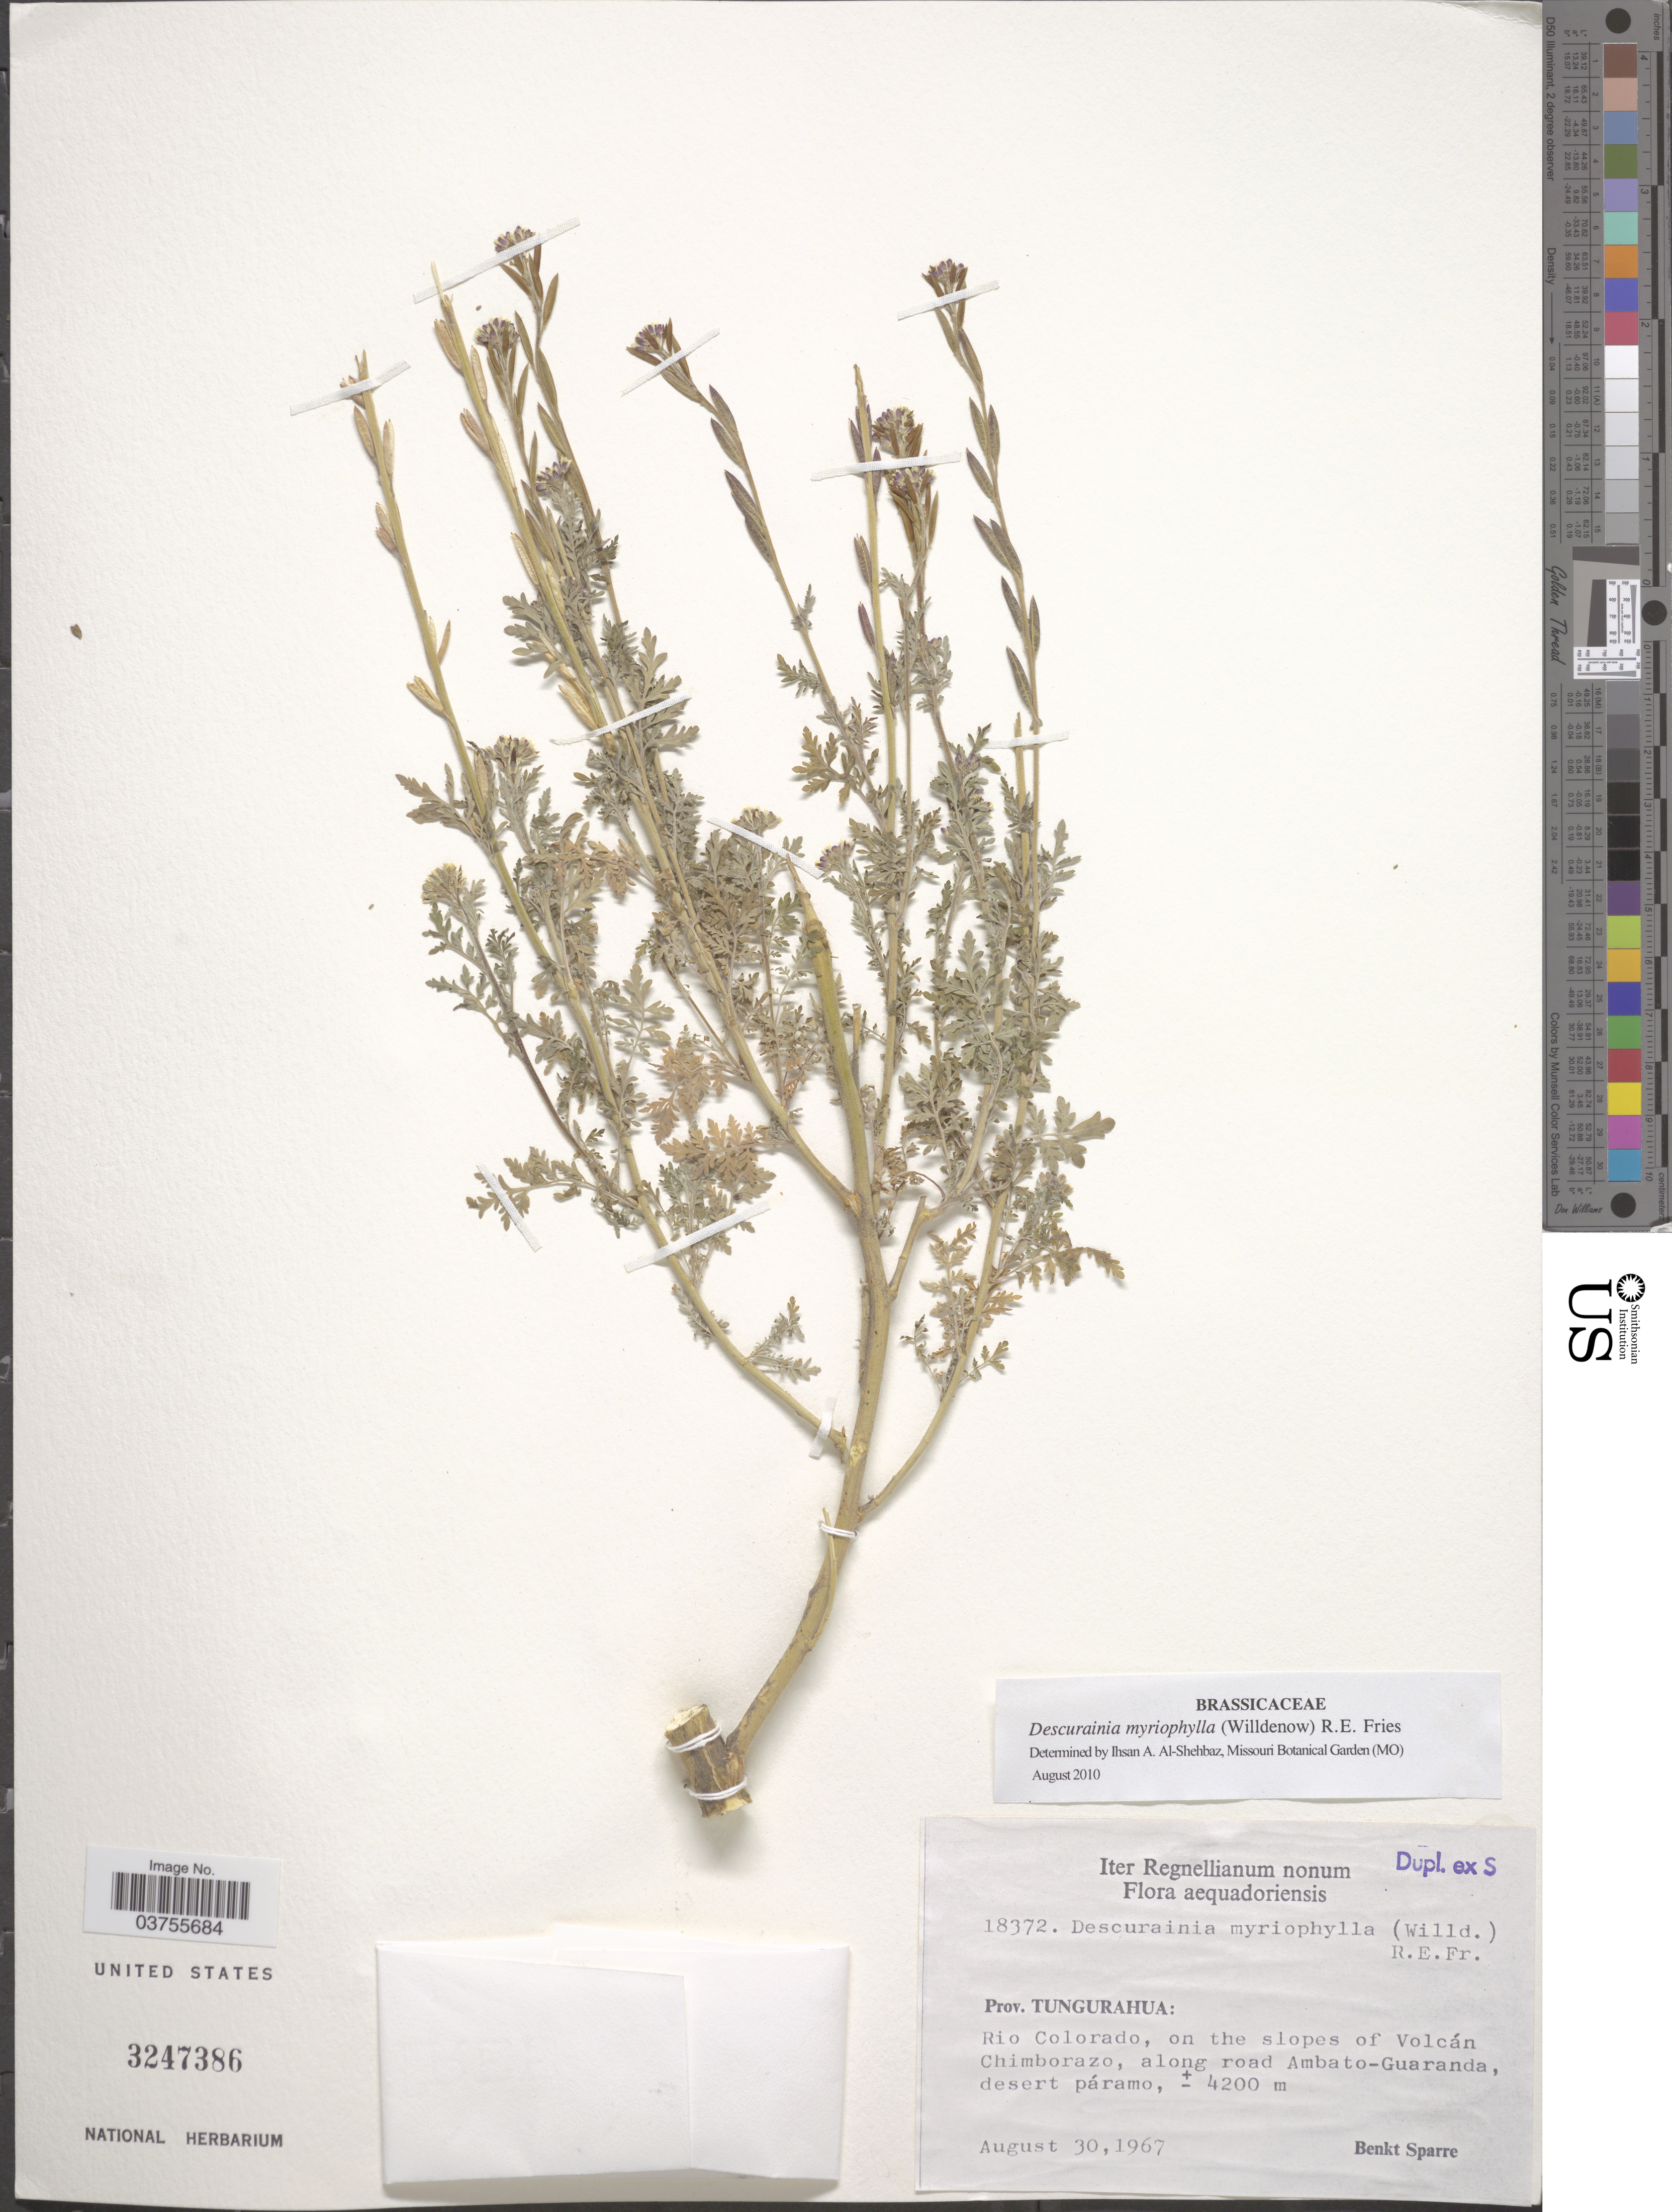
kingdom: Plantae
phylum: Tracheophyta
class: Magnoliopsida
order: Brassicales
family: Brassicaceae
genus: Descurainia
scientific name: Descurainia myriophylla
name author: (Willd.) R.E. Fr.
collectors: B. Sparre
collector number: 18372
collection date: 1967-08-30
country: Ecuador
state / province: Tungurahua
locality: Rio Colorado, on the slopes of Volcán Chimborazo, along road Ambato-Guaranda, desert páramo.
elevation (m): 4200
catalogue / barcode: US 3247386